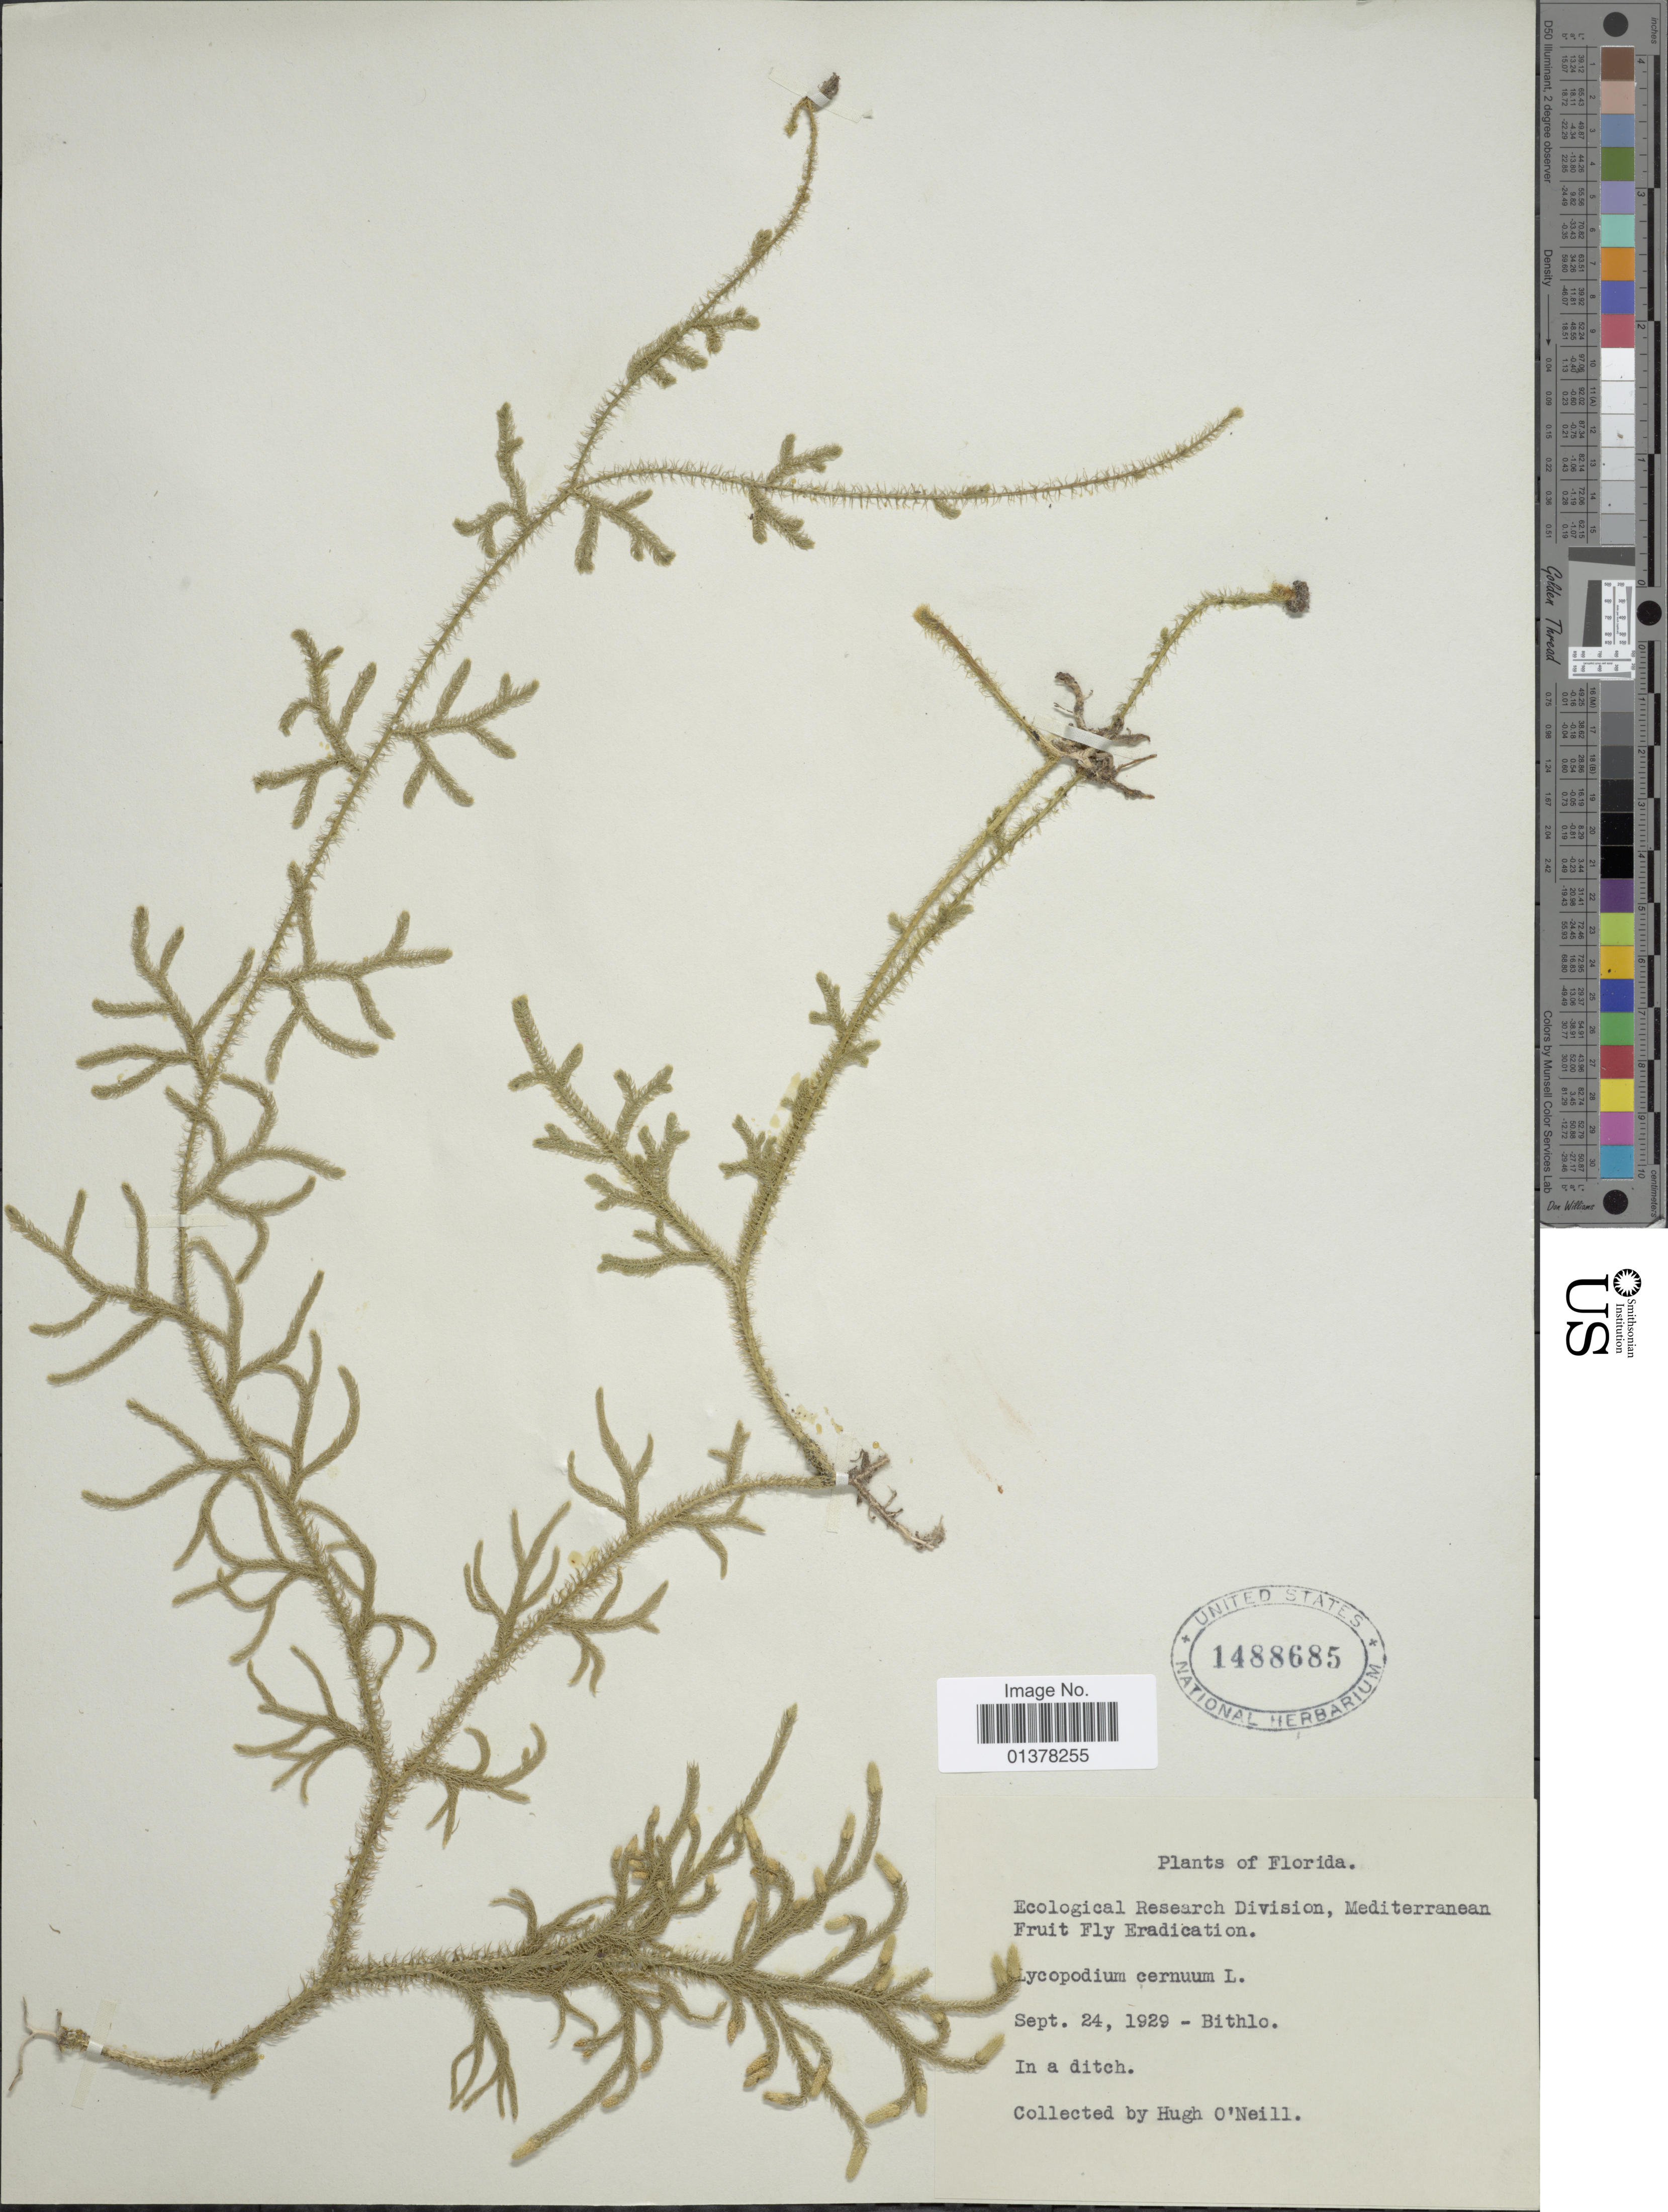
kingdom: Plantae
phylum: Tracheophyta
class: Lycopodiopsida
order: Lycopodiales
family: Lycopodiaceae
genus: Palhinhaea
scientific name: Palhinhaea cernua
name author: (L.) Vasc. & Franco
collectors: H. O'Neill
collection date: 1929-09-24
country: United States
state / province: Florida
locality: Bithlo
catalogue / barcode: US 1488685